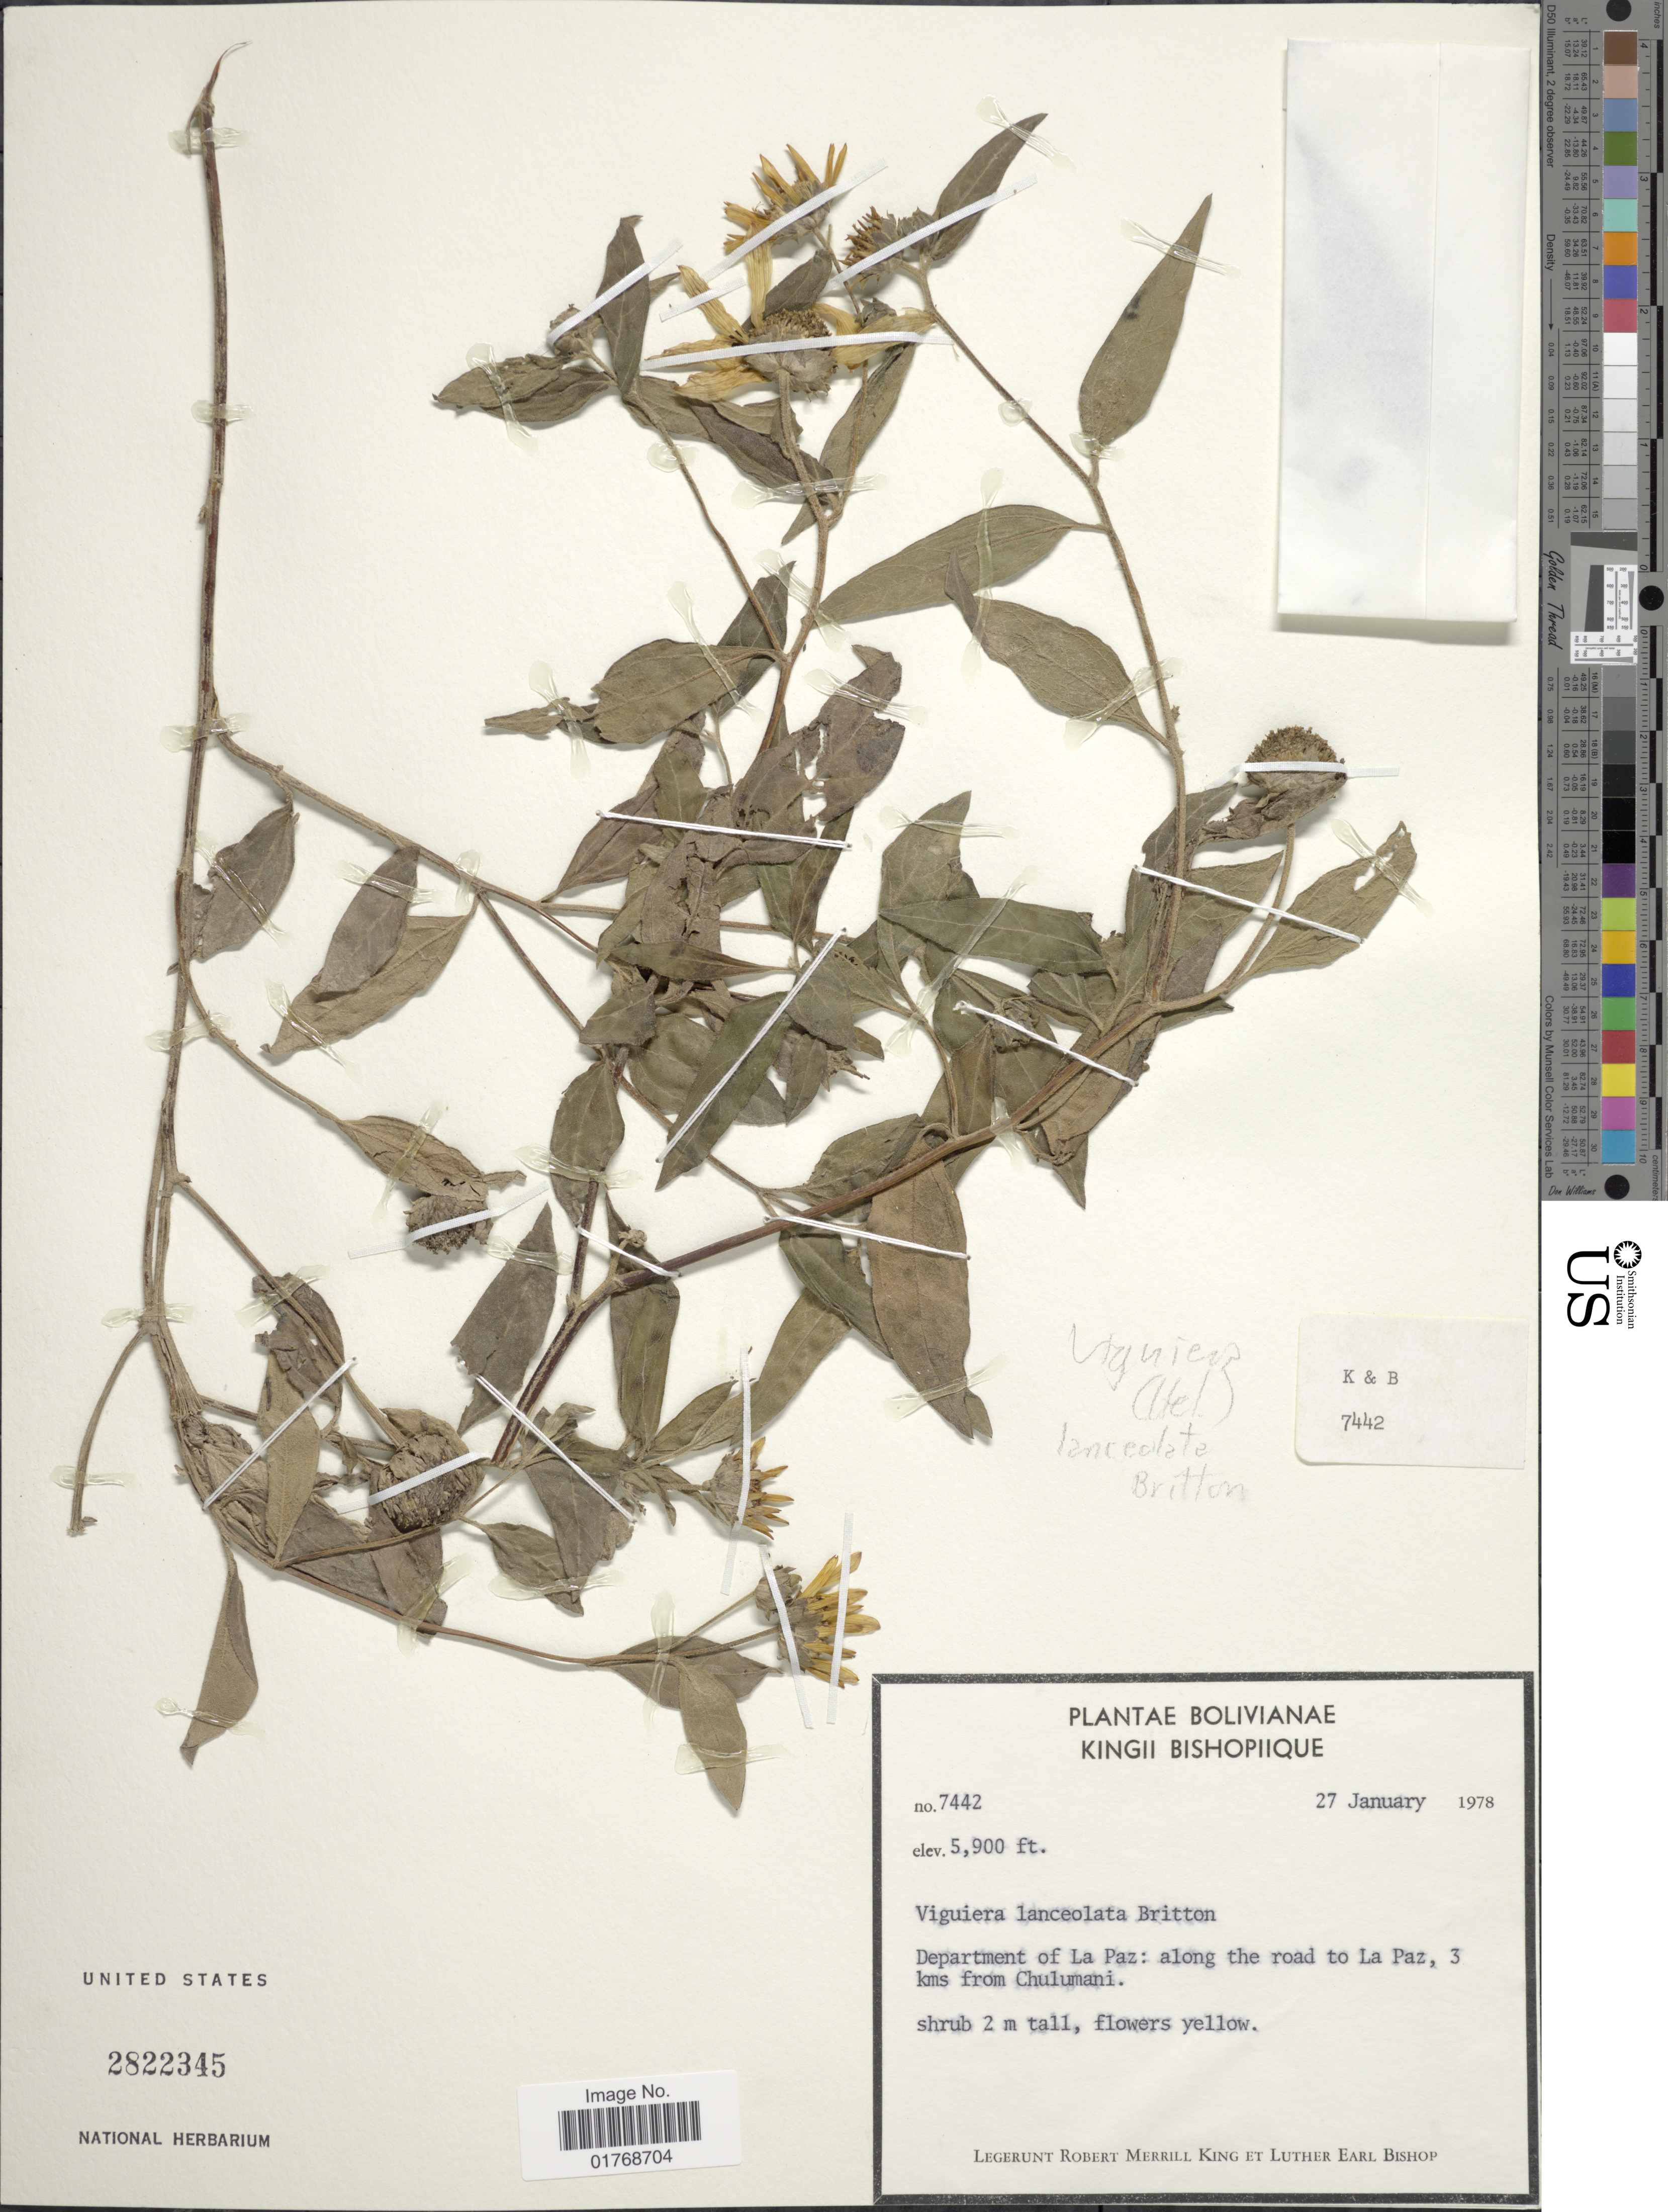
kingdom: Plantae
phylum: Tracheophyta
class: Magnoliopsida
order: Asterales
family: Asteraceae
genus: Viguiera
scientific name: Viguiera laciniata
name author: A. Gray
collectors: R. M. King & L. E. Bishop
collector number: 7442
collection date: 1978-01-27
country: Bolivia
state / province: La Paz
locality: Department of La Paz: along the road to La Paz, 3 kms from Chulumani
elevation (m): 1798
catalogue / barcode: US 2822345